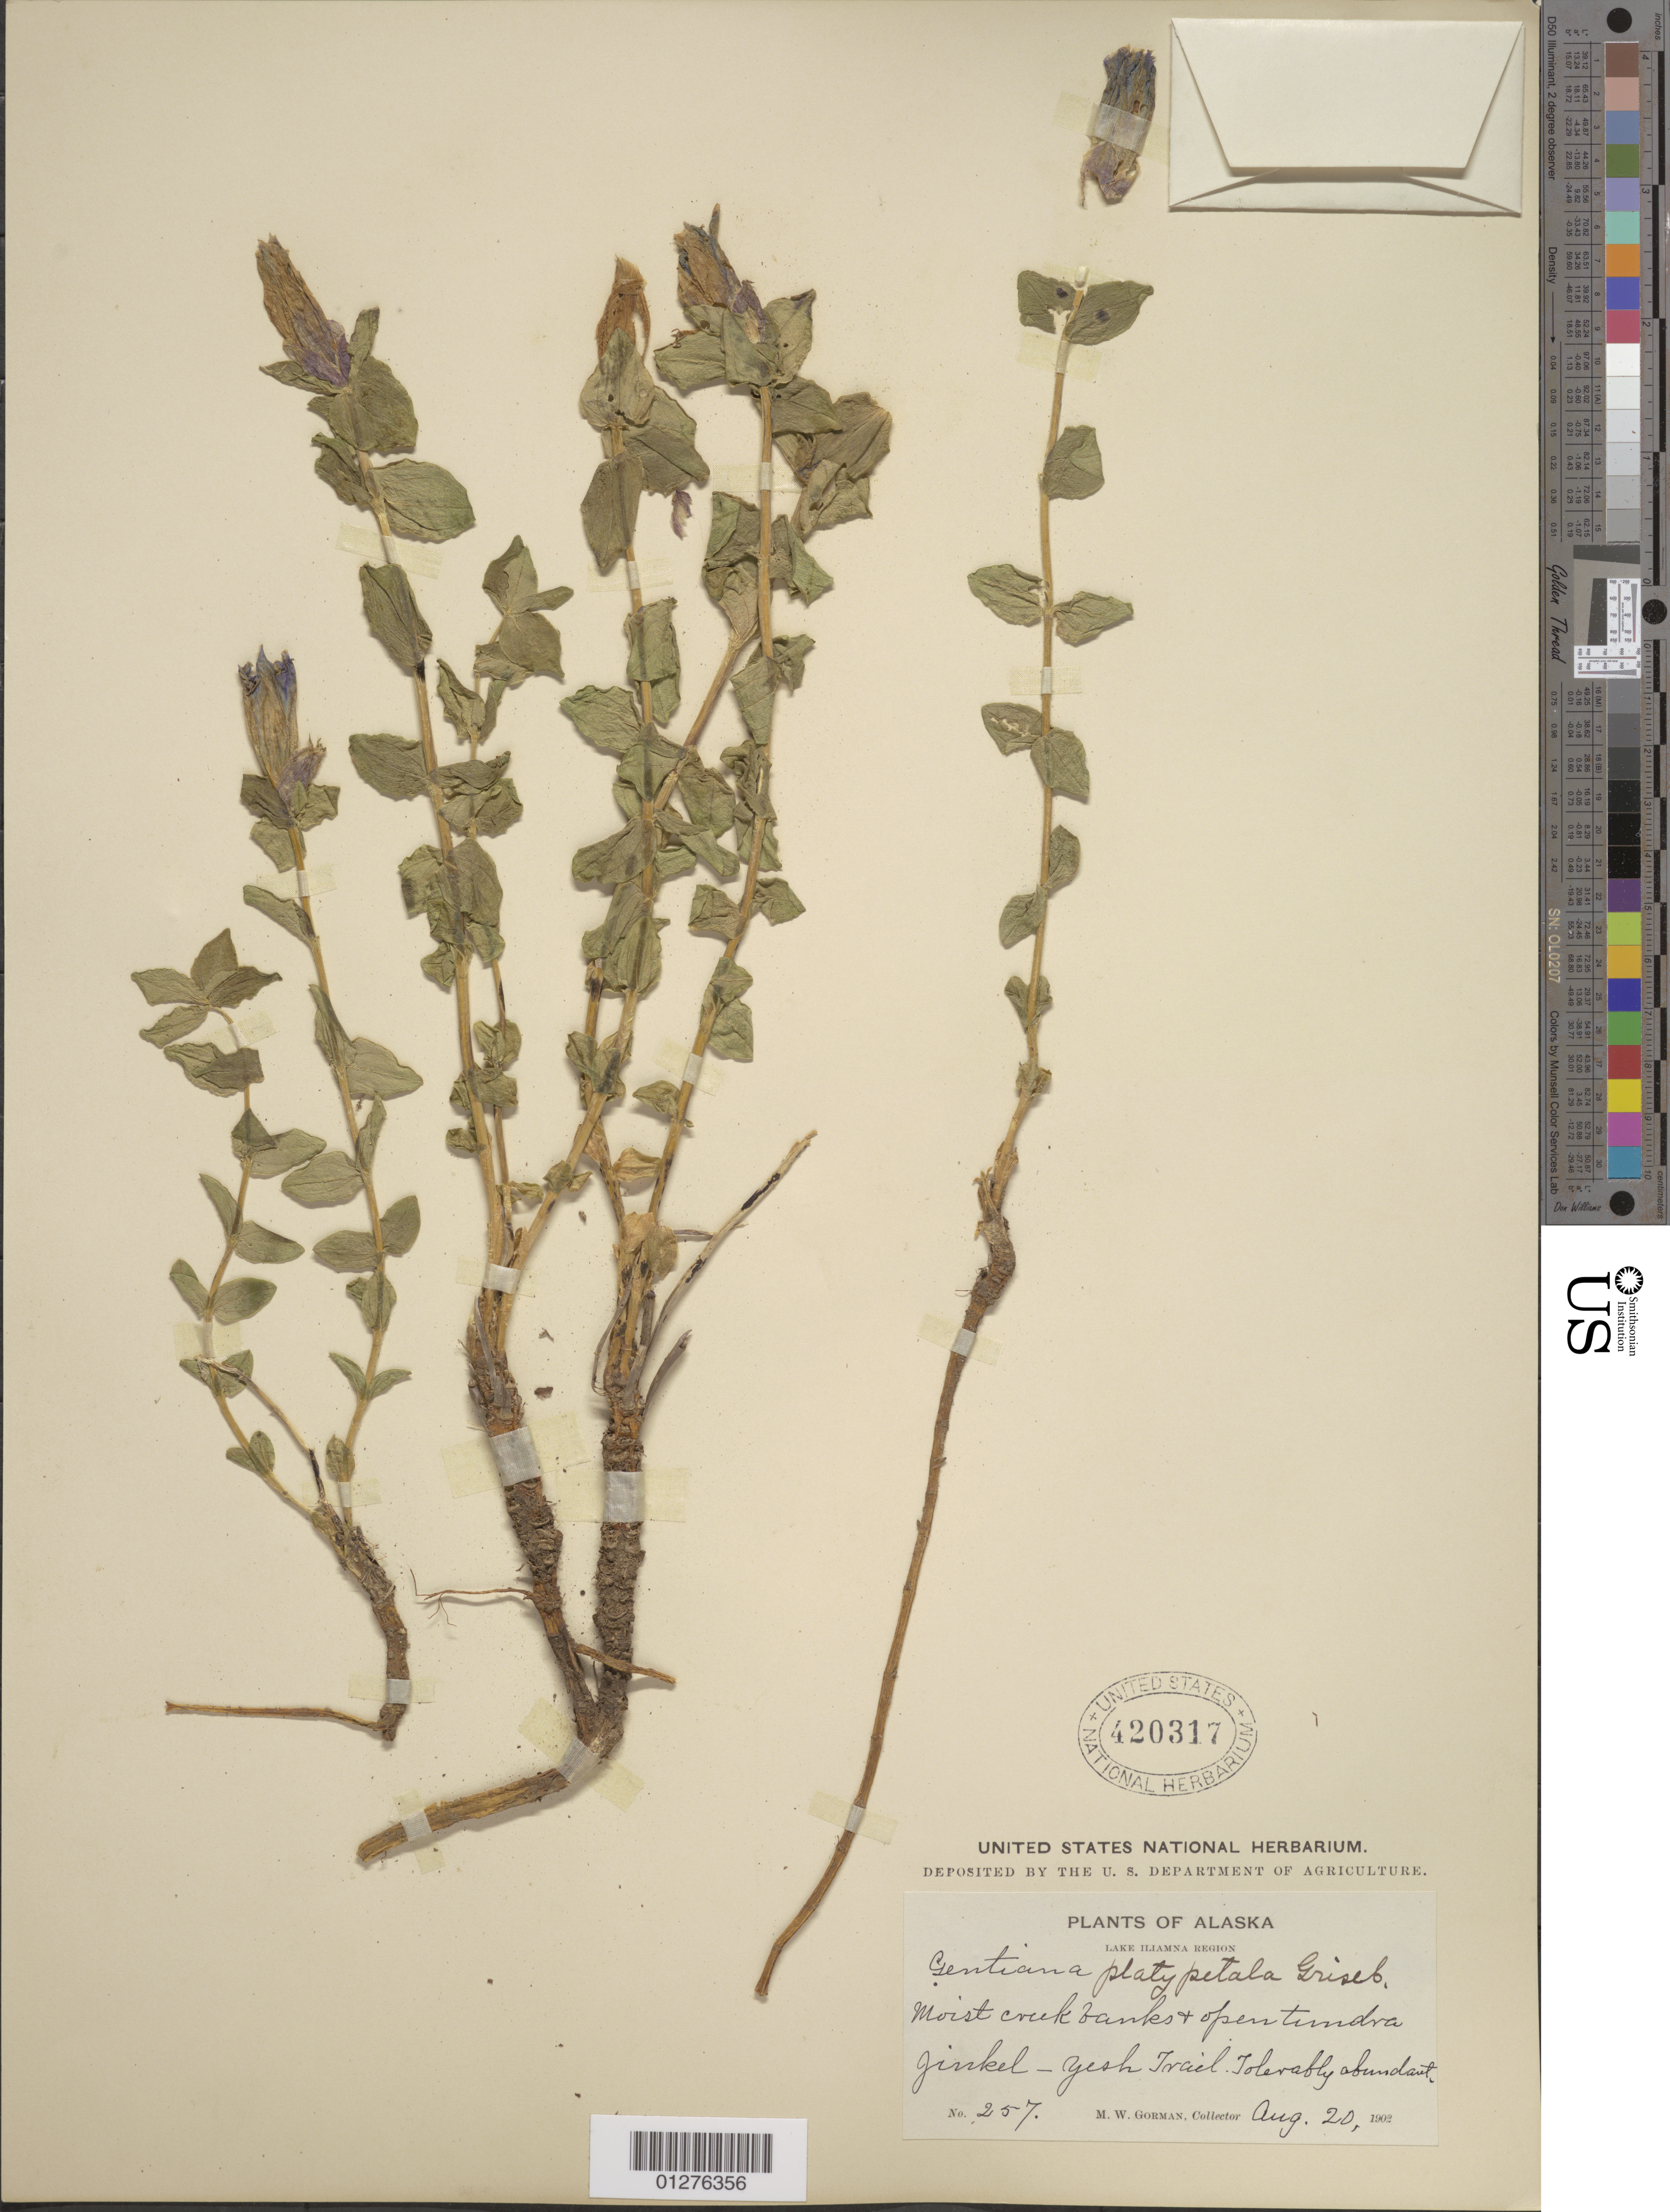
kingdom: Plantae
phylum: Tracheophyta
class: Magnoliopsida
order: Gentianales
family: Gentianaceae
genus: Gentiana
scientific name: Gentiana platypetala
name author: Griseb.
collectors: M. W. Gorman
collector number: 257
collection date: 1902-08-20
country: United States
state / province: Alaska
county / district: Lake And Peninsula Borough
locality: Lake Iliamna Region, Genkel-Yash Trail.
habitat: Moist creek banks + open tundra.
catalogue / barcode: US 420317